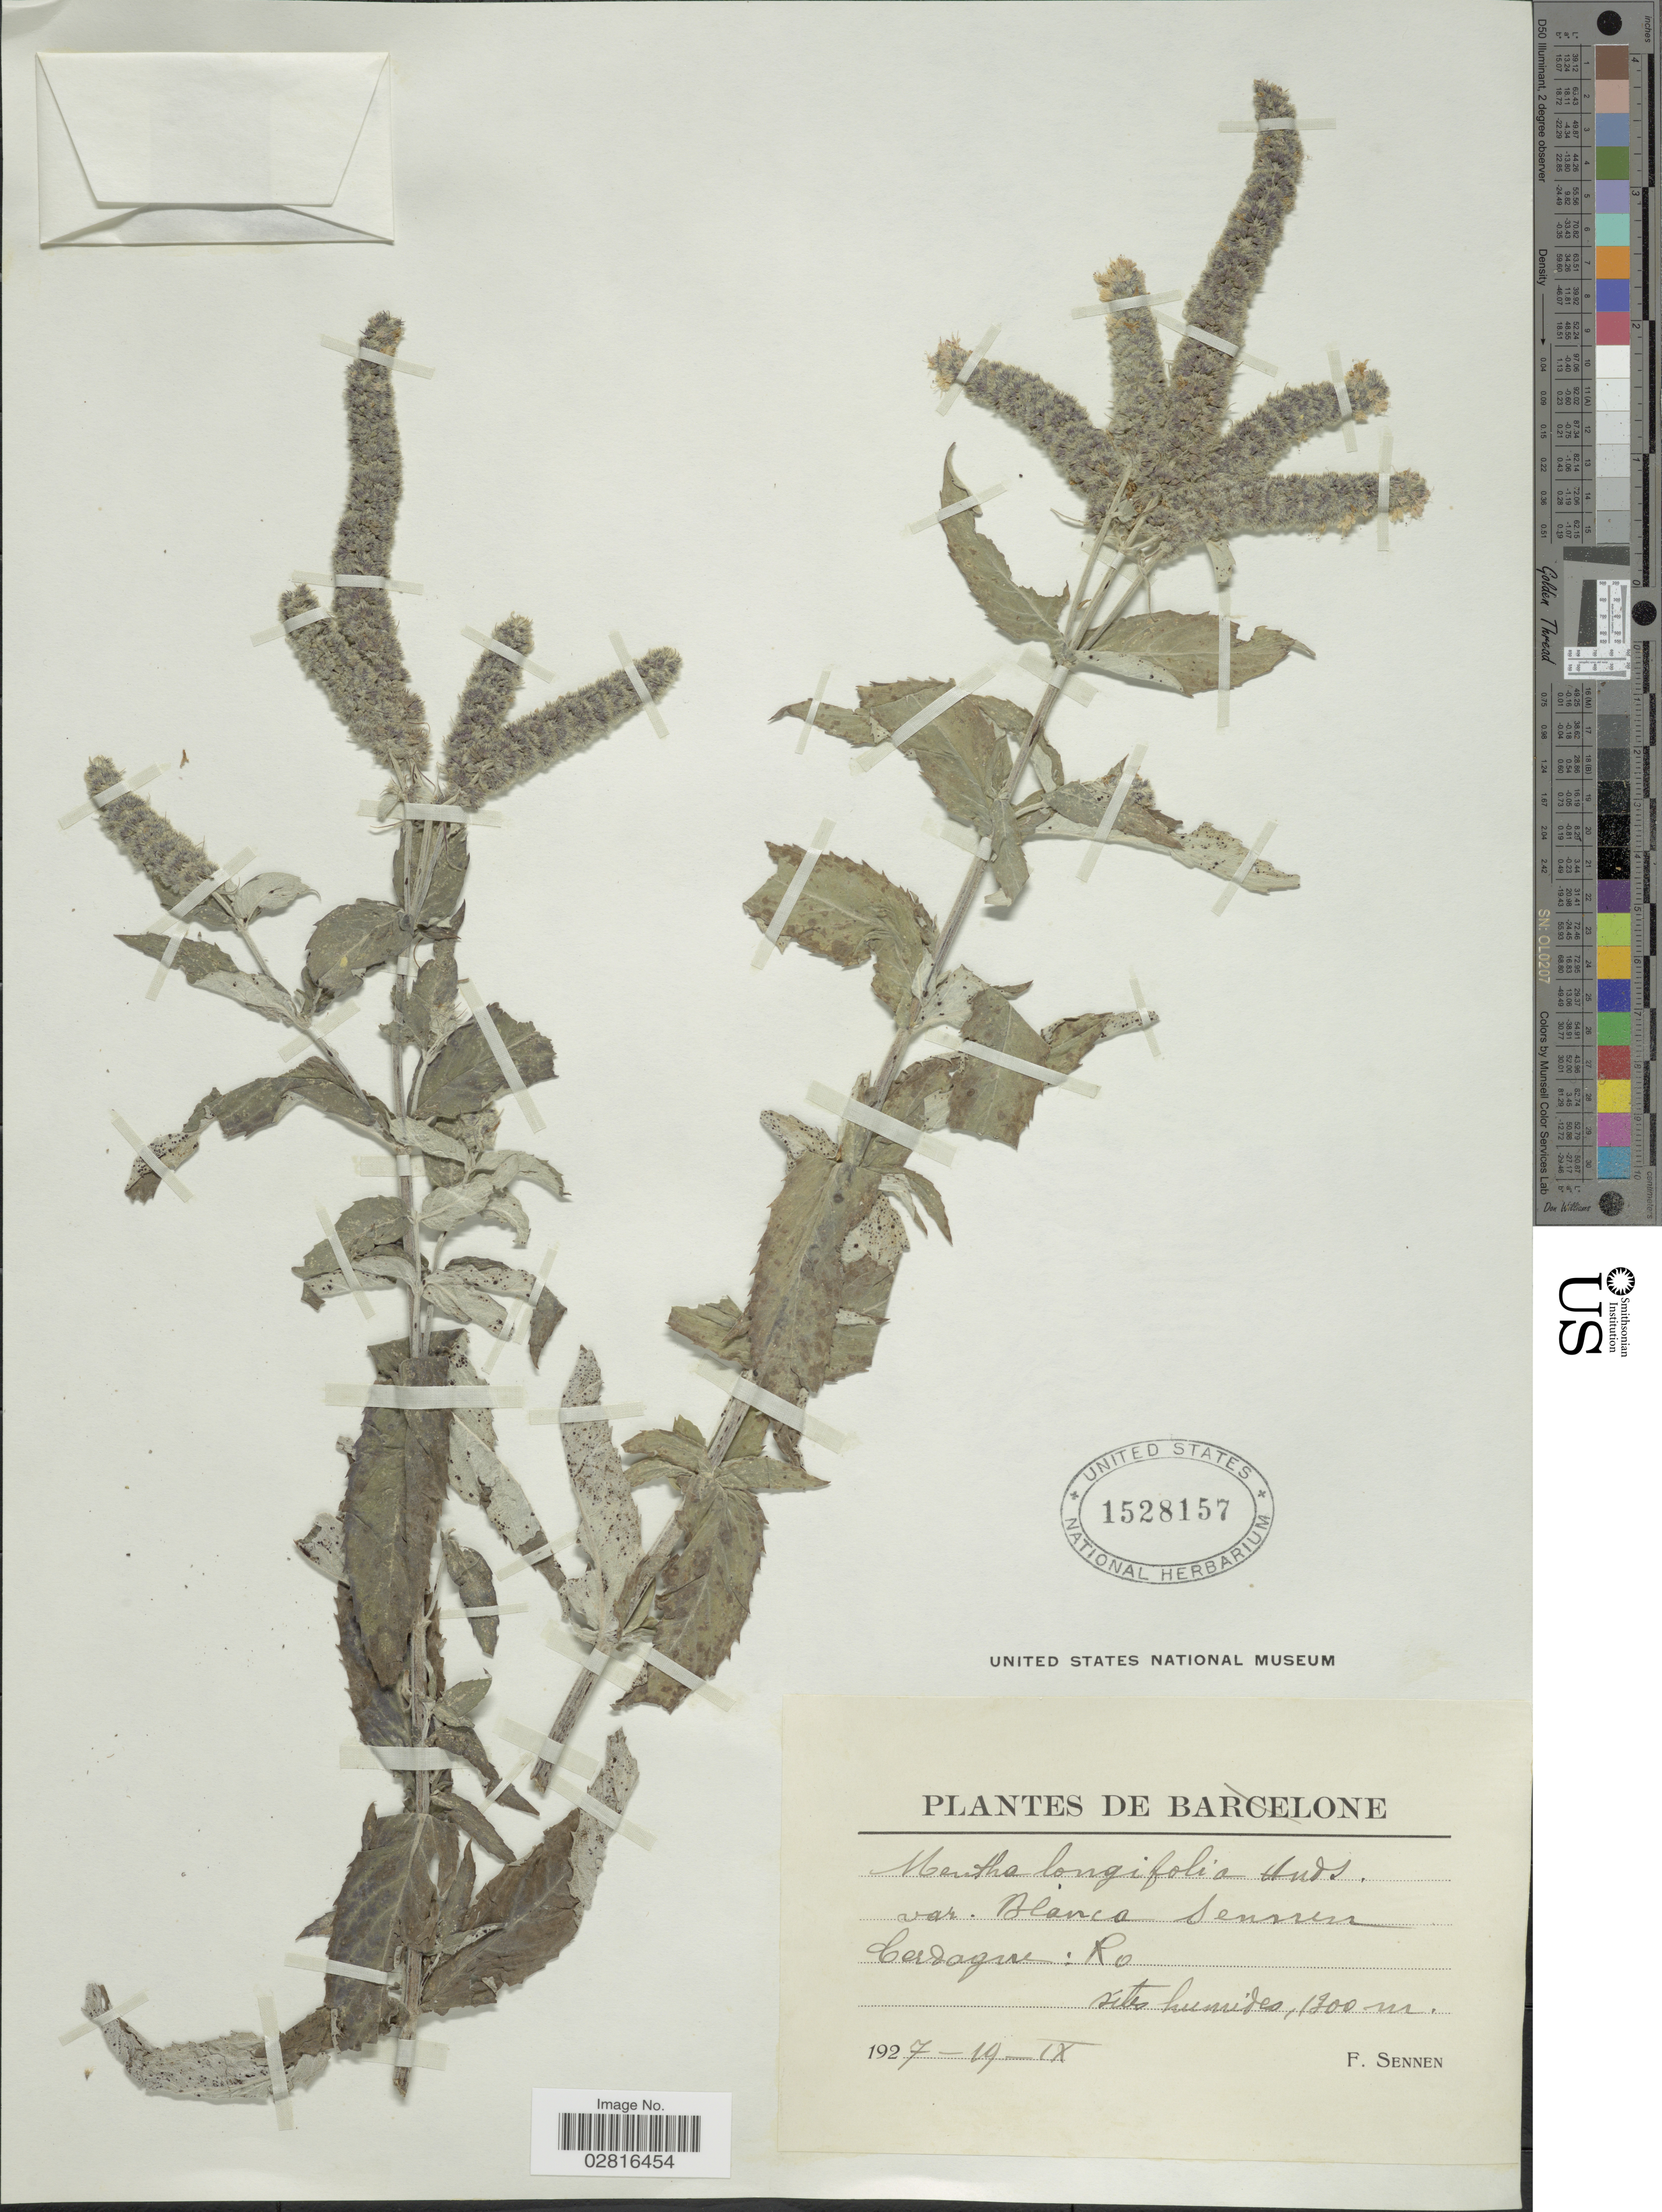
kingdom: Plantae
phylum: Tracheophyta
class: Magnoliopsida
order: Lamiales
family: Lamiaceae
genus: Mentha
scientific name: Mentha longifolia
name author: (L.) L.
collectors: E. Sennen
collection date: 1927-09-19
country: Spain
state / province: Islas Baleares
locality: Barcelone. Cerdagne: Ro.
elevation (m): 1300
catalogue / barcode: US 1528157